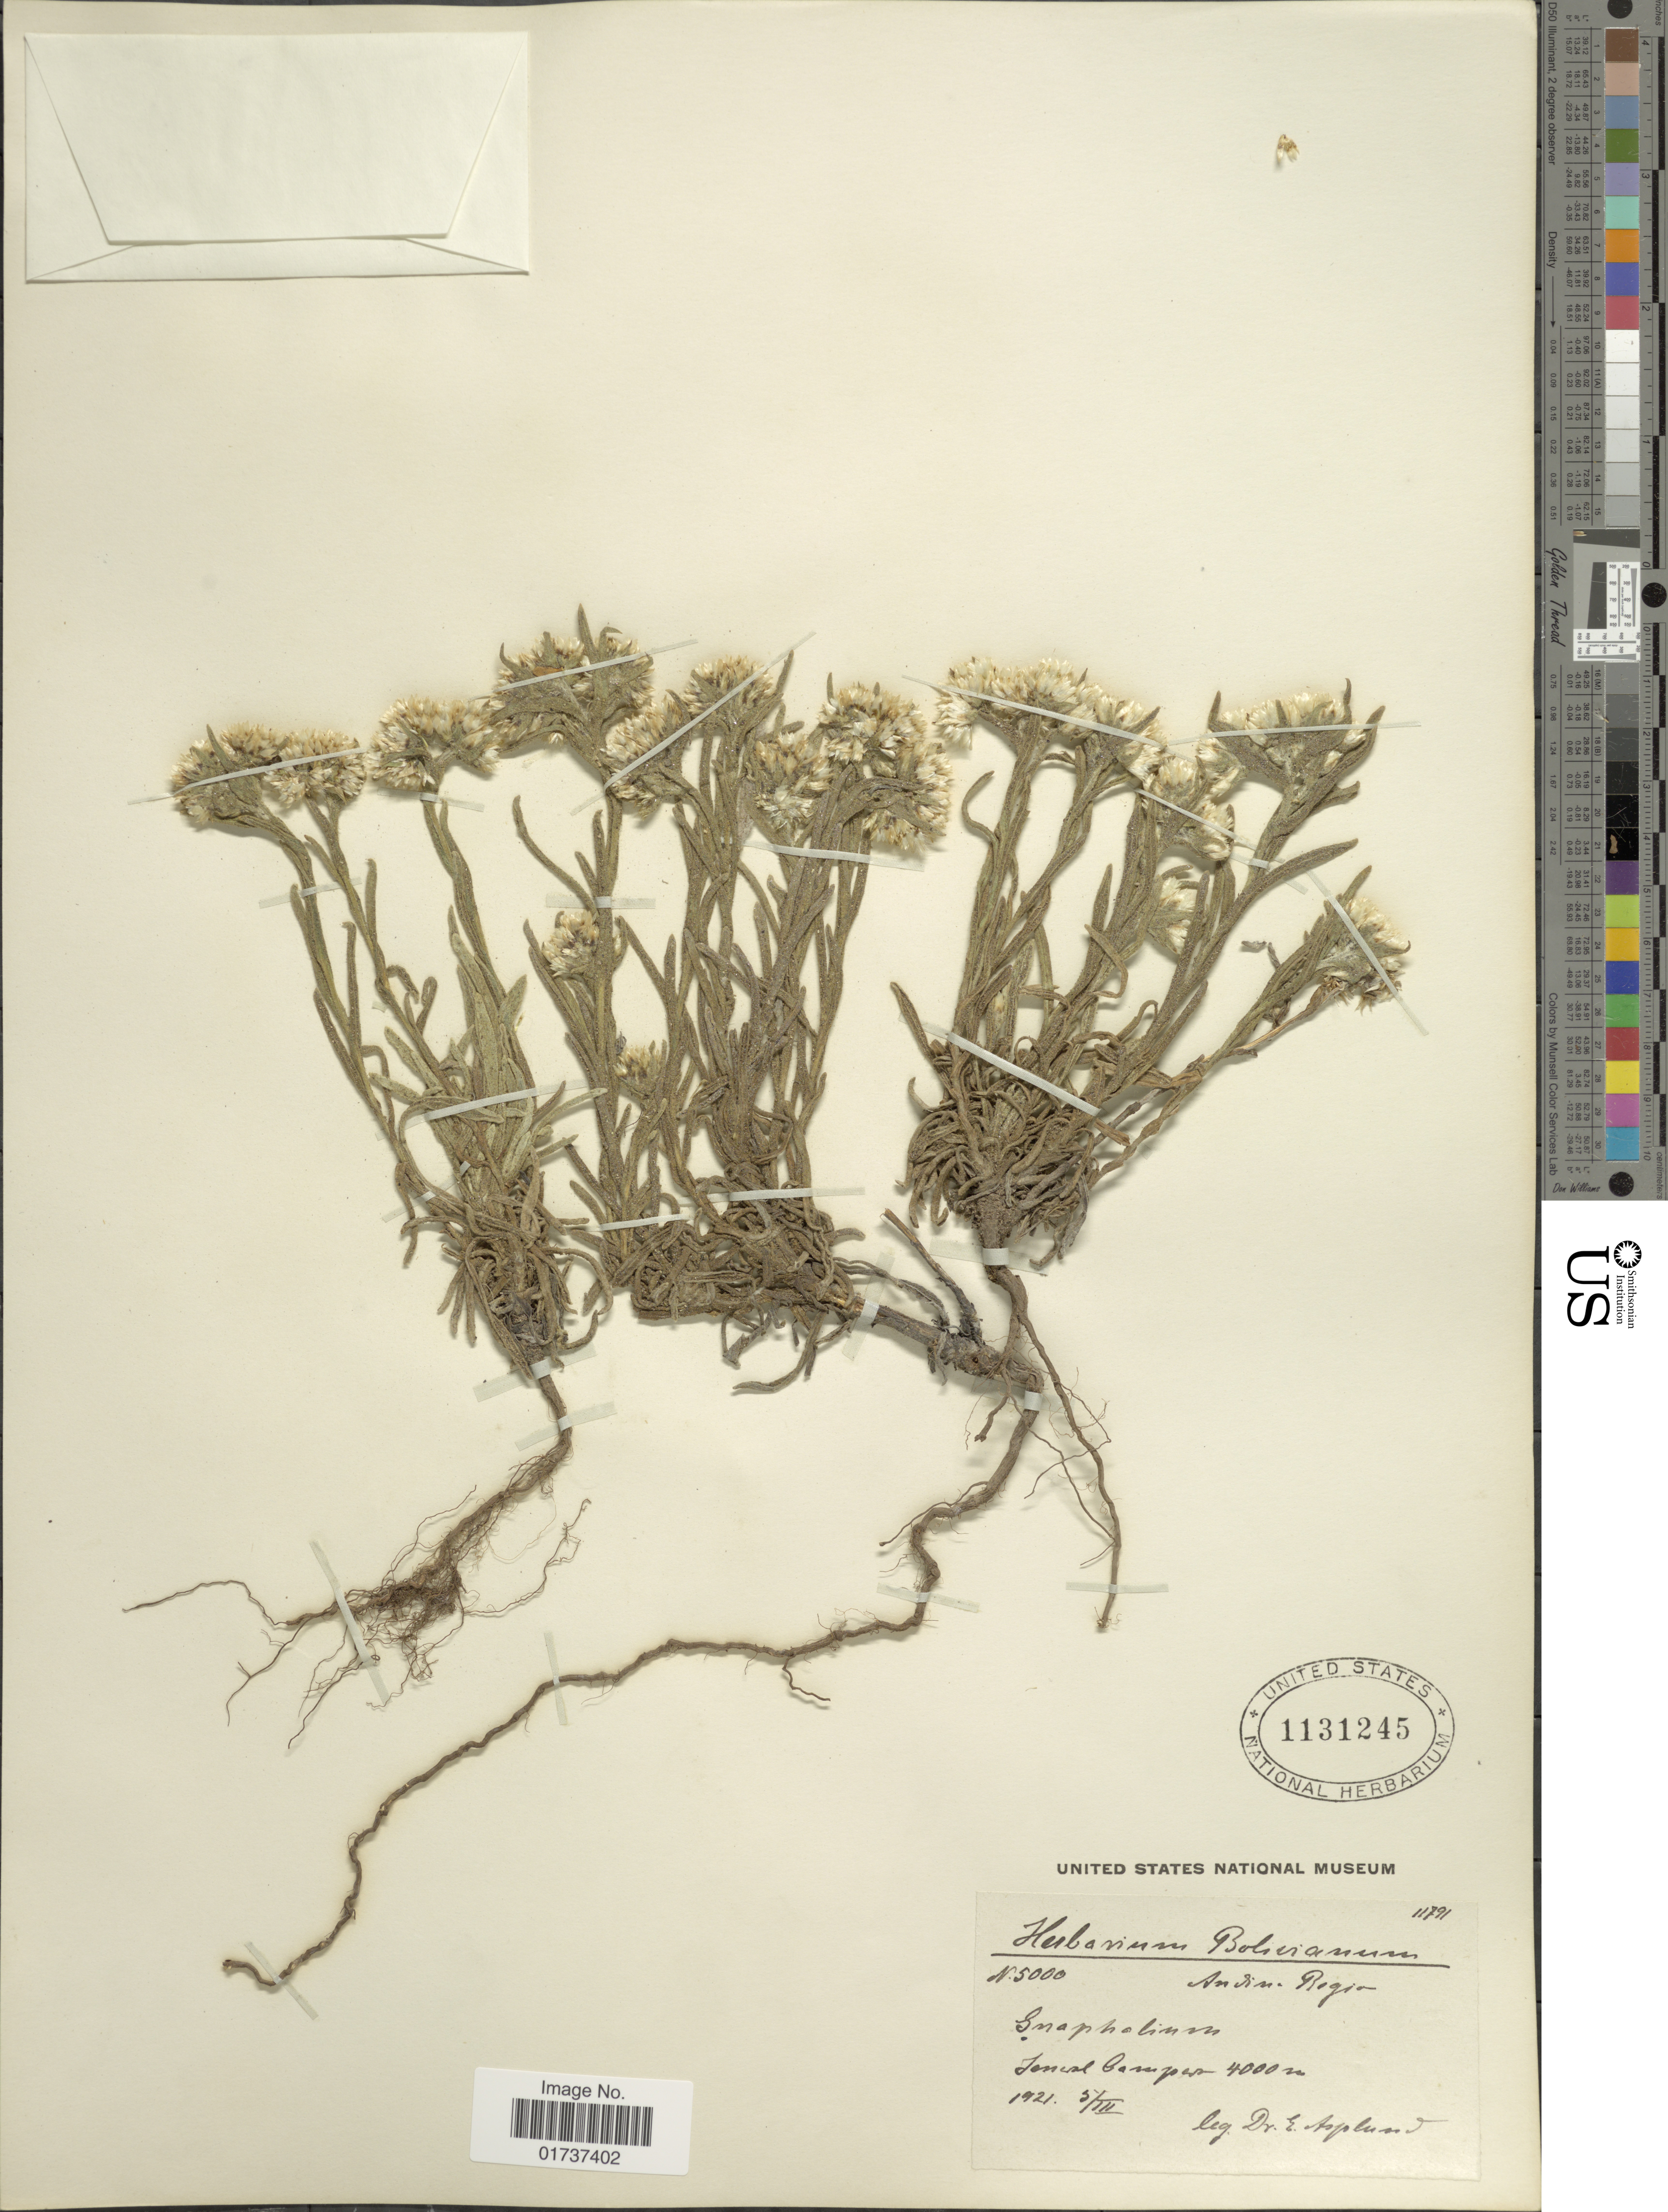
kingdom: Plantae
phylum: Tracheophyta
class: Magnoliopsida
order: Asterales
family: Asteraceae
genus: Gnaphalium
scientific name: Gnaphalium sp.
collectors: E. Asplund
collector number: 5000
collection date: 1921-03-05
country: Bolivia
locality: Andine Region, Teneral Campero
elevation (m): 4000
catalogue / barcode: US 1131245